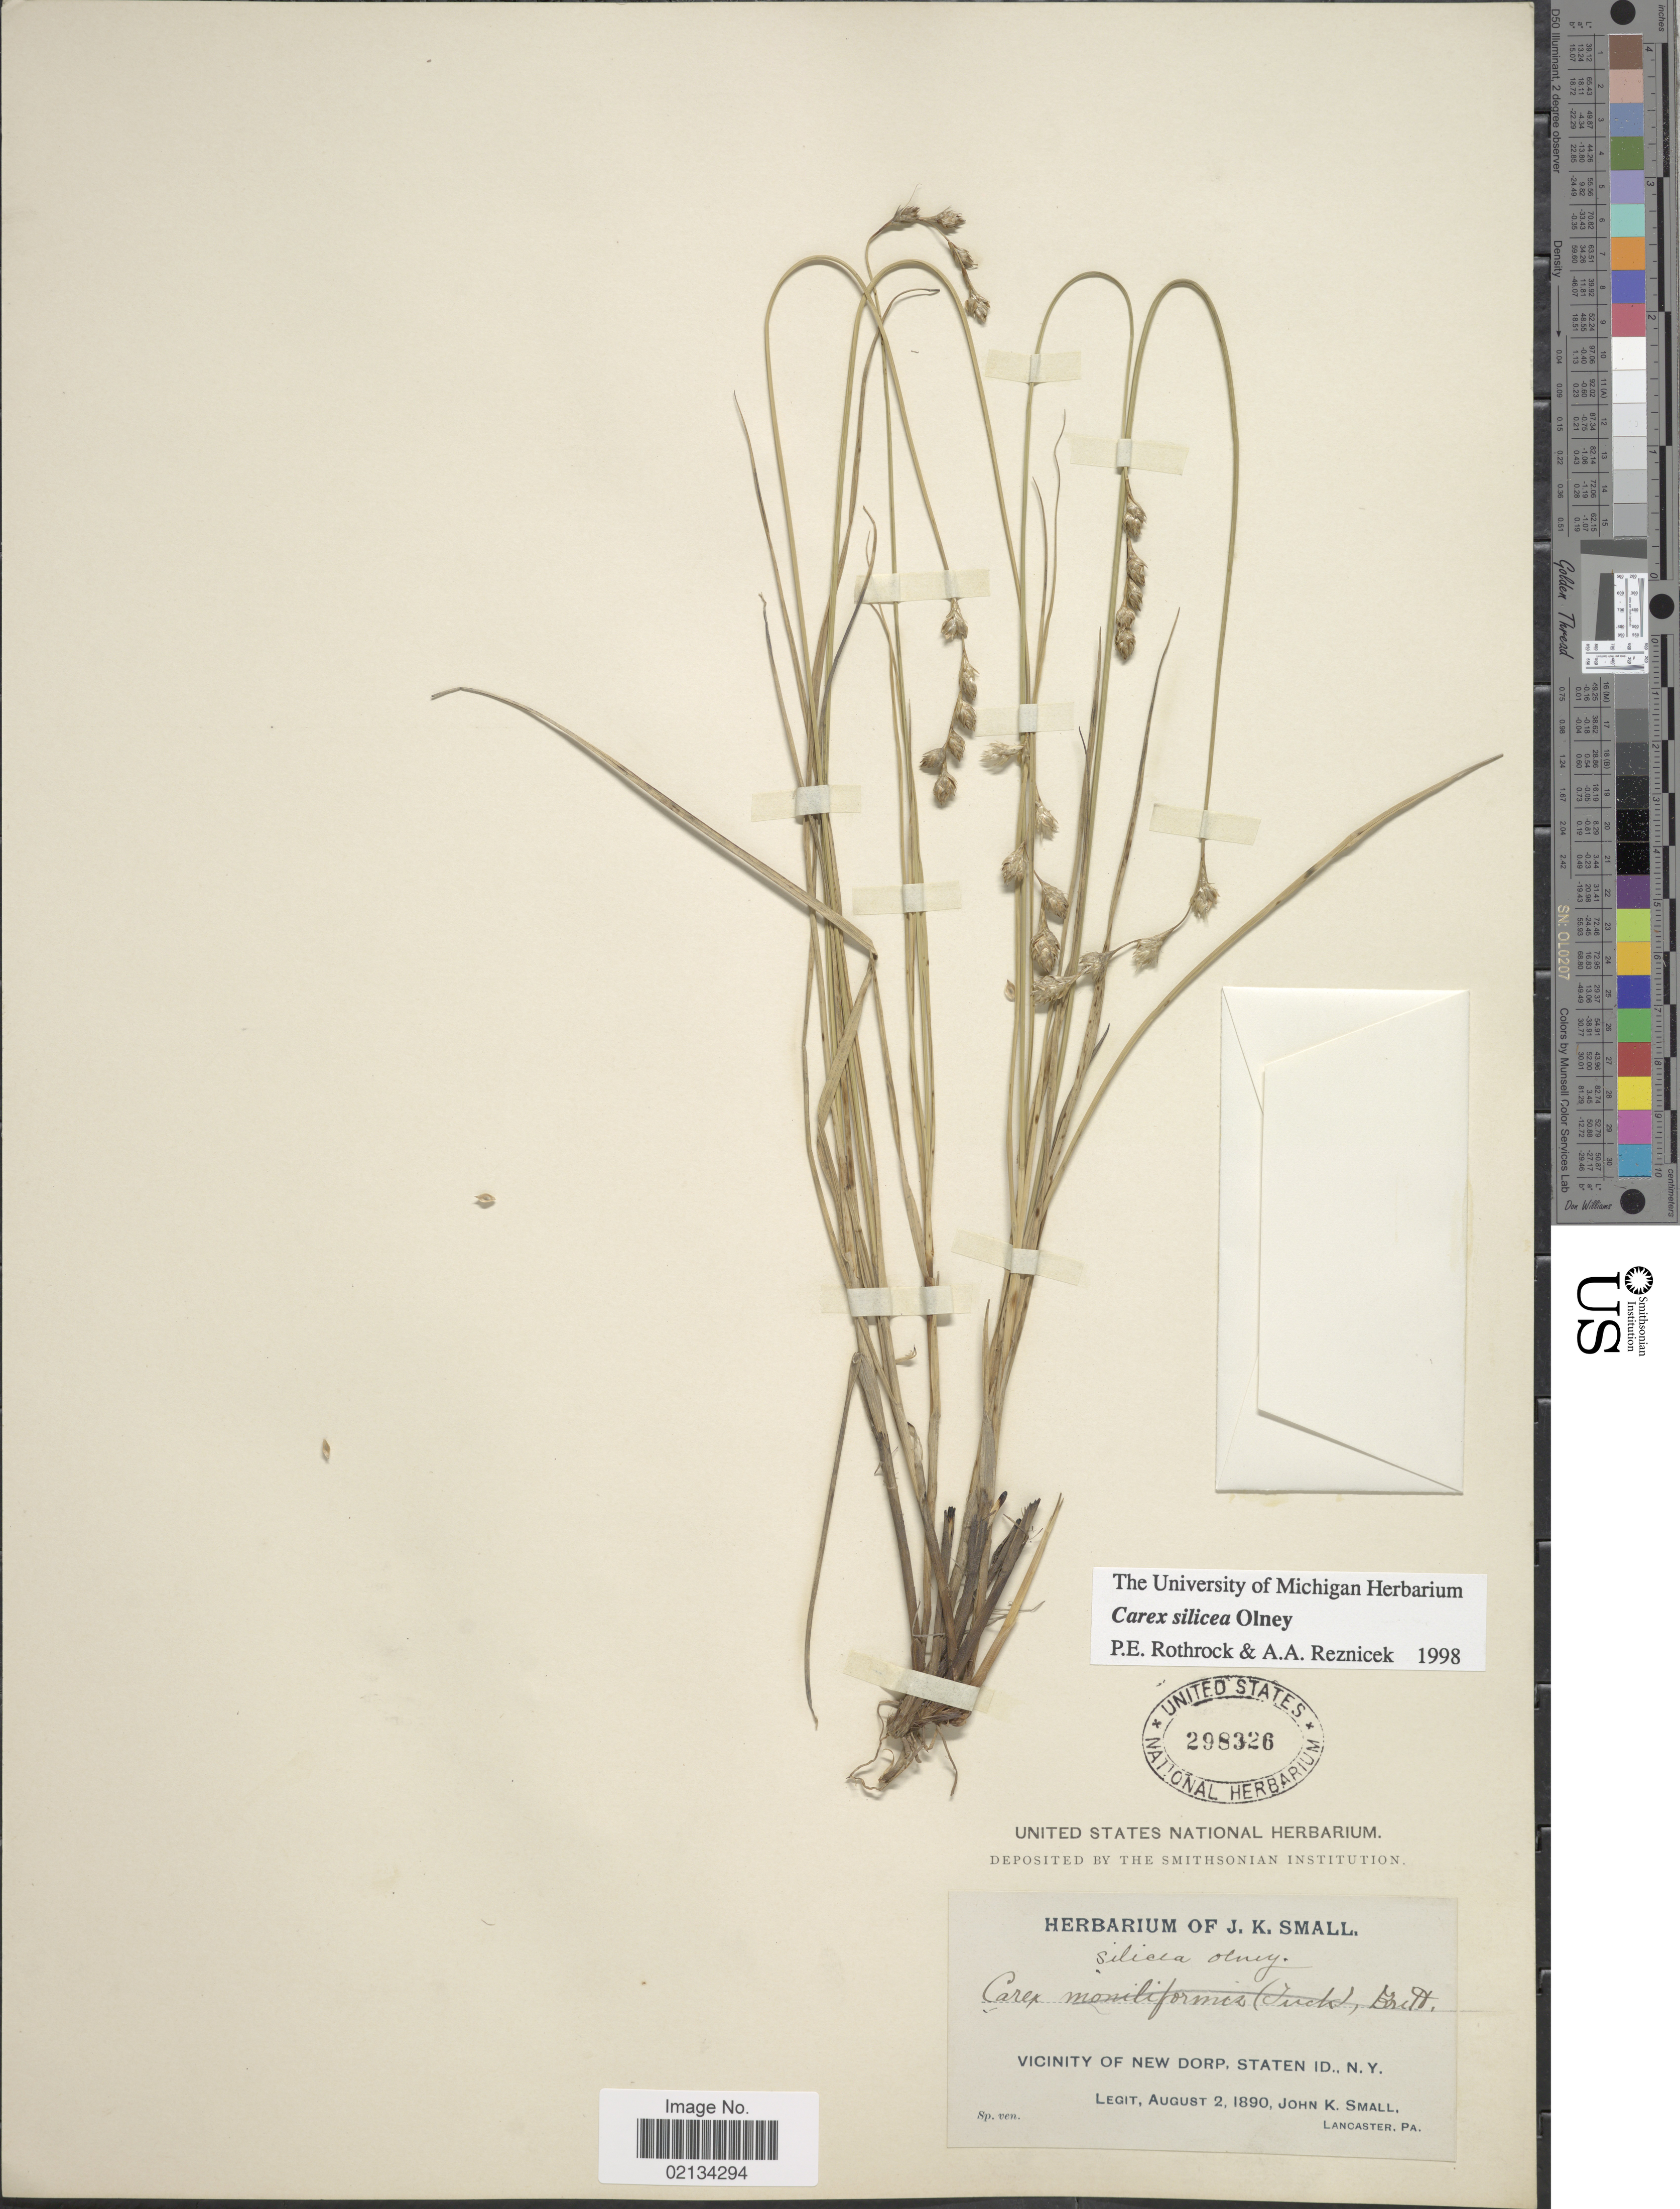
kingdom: Plantae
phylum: Tracheophyta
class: Liliopsida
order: Poales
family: Cyperaceae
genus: Carex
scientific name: Carex silicea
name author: Olney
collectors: J. K. Small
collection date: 1890-08-02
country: United States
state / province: New York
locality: Vicinity of New Dorp, Stated ID.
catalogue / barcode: US 298326